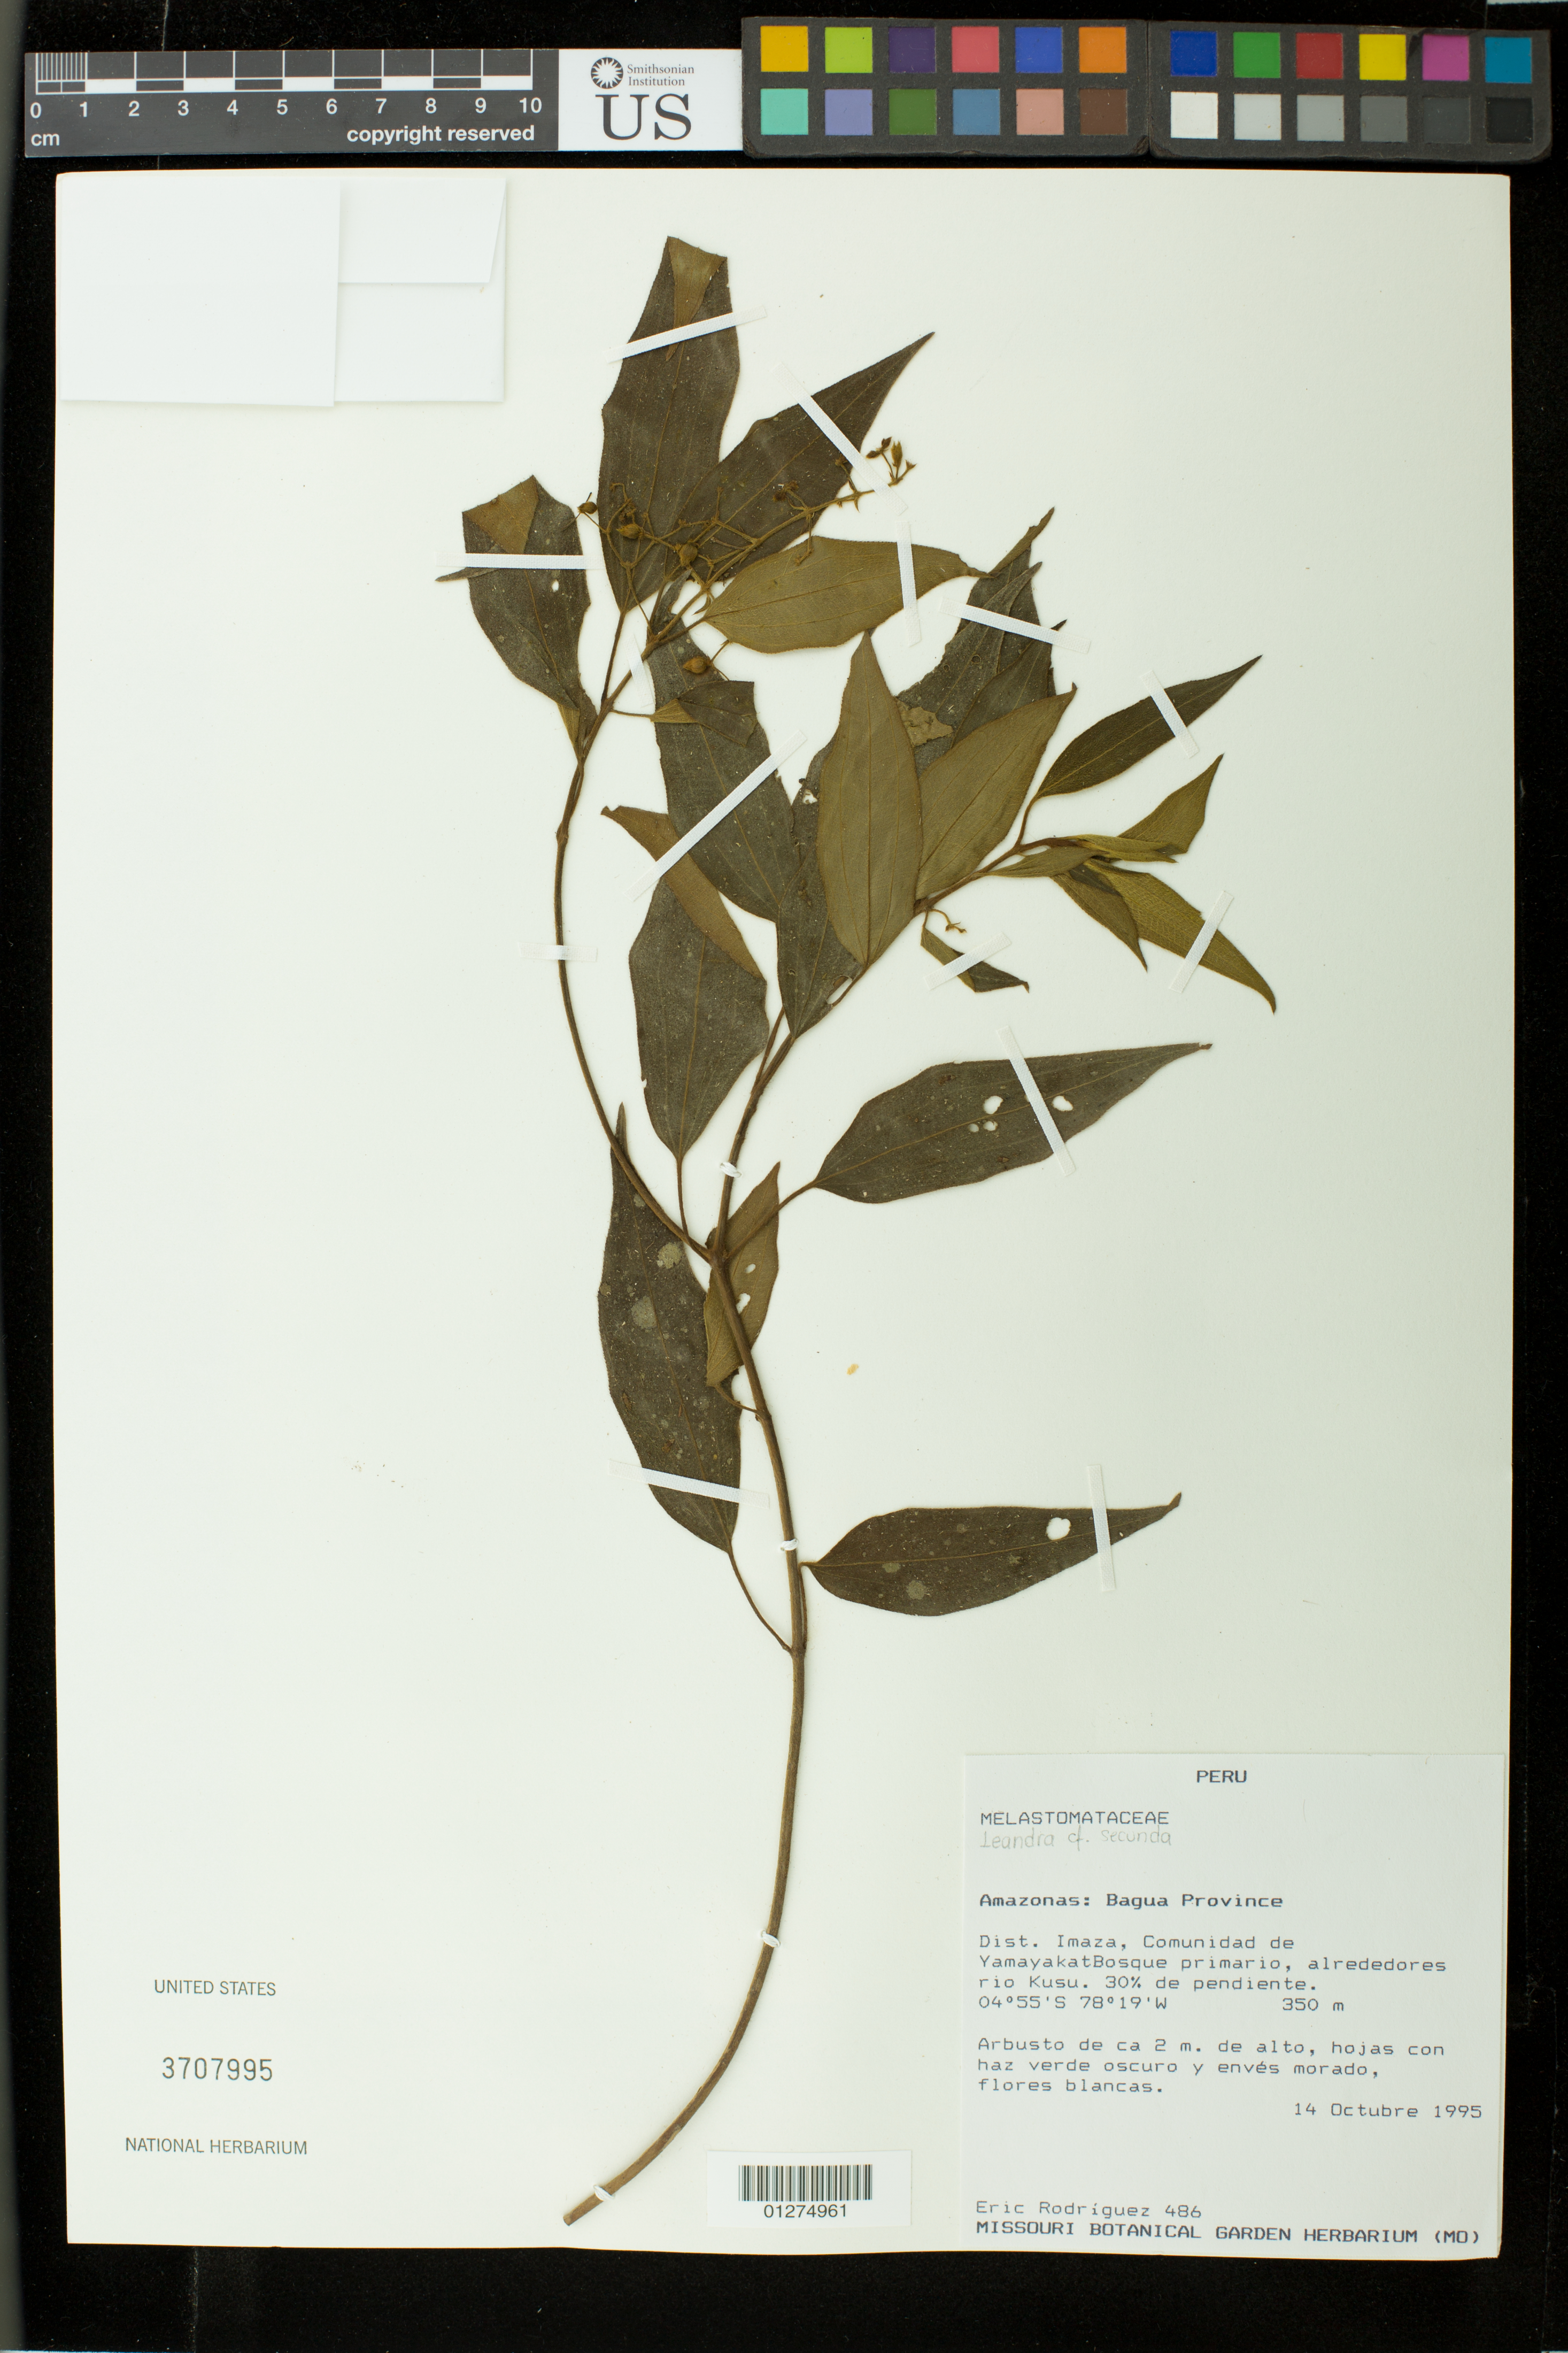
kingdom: Plantae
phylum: Tracheophyta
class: Magnoliopsida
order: Myrtales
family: Melastomataceae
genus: Leandra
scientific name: Leandra secunda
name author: (D. Don) Cogn.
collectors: E. Rodriguez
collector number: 486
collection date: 1995-10-14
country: Peru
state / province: Amazonas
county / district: Bagua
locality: Dist. Imaza, Comunidad de Yamayakat, bosque primario alrededores rio Kusu.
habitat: bosque primario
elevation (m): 350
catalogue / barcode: US 3707995